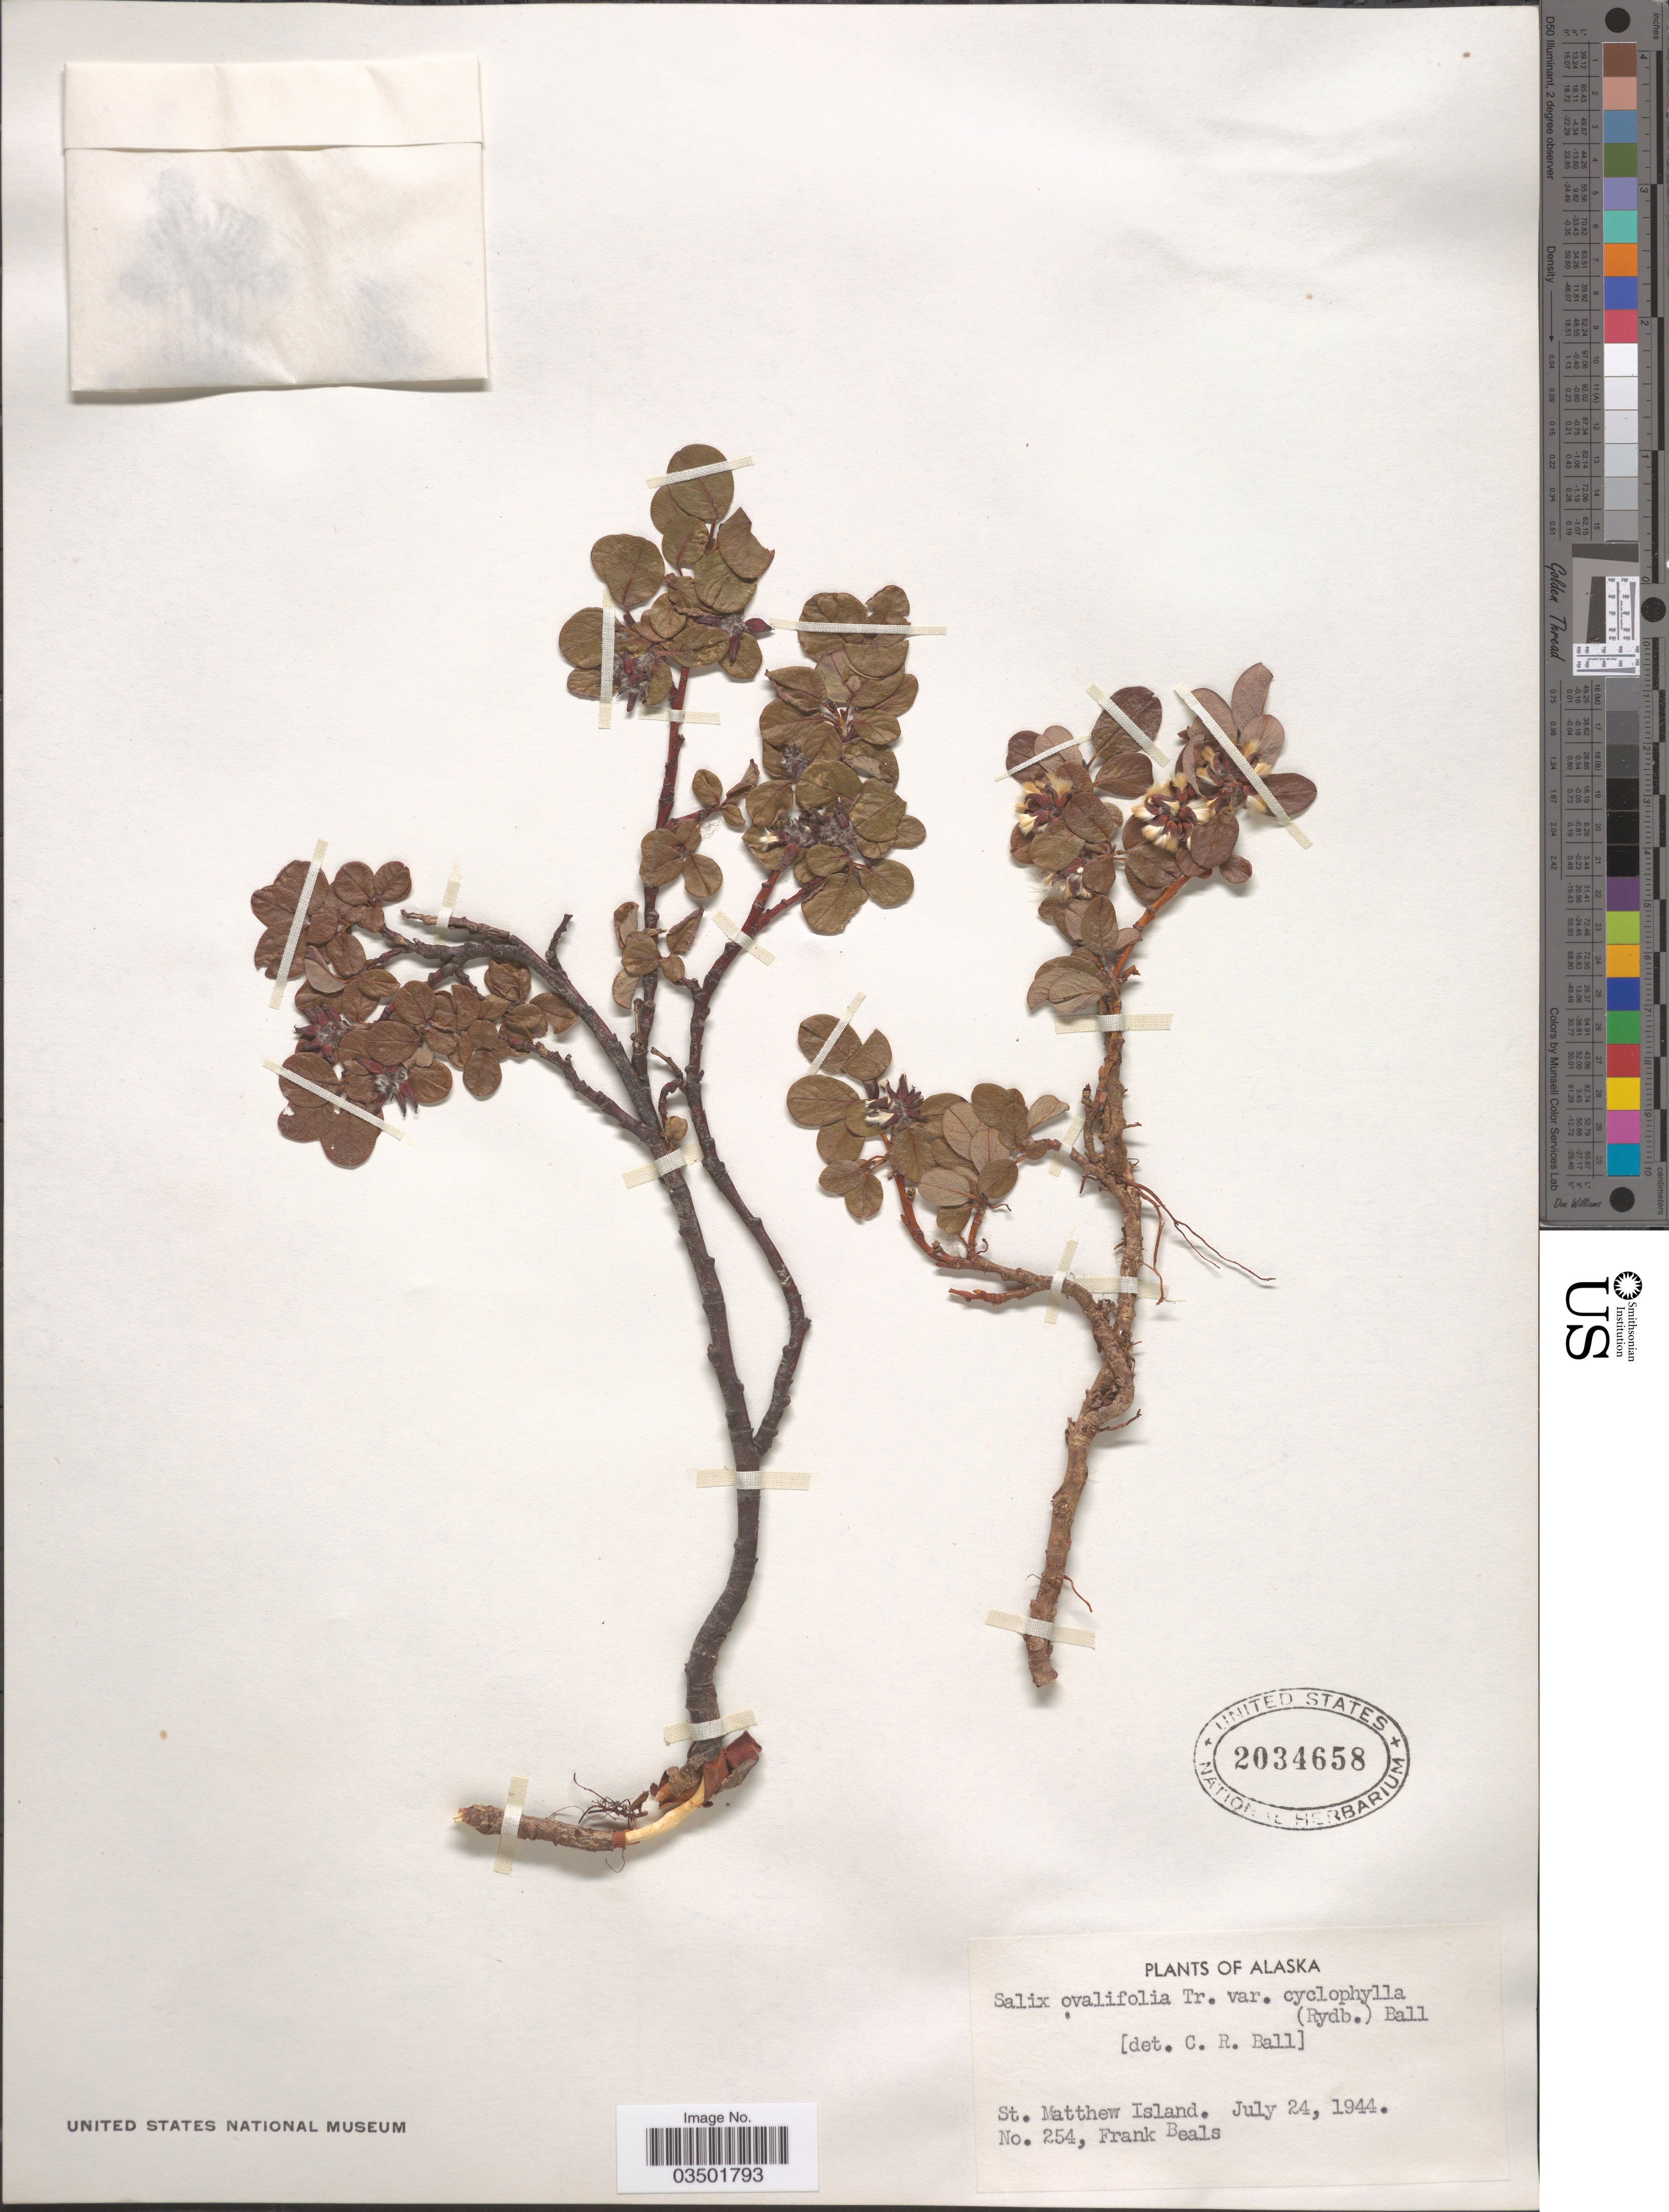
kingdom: Plantae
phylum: Tracheophyta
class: Magnoliopsida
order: Malpighiales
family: Salicaceae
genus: Salix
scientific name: Salix ovalifolia var. cyclophylla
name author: (Rydb.) C.R. Ball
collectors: F. Beals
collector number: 254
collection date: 1944-07-24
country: United States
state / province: Alaska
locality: St. Matthew Island.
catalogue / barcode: US 2034658